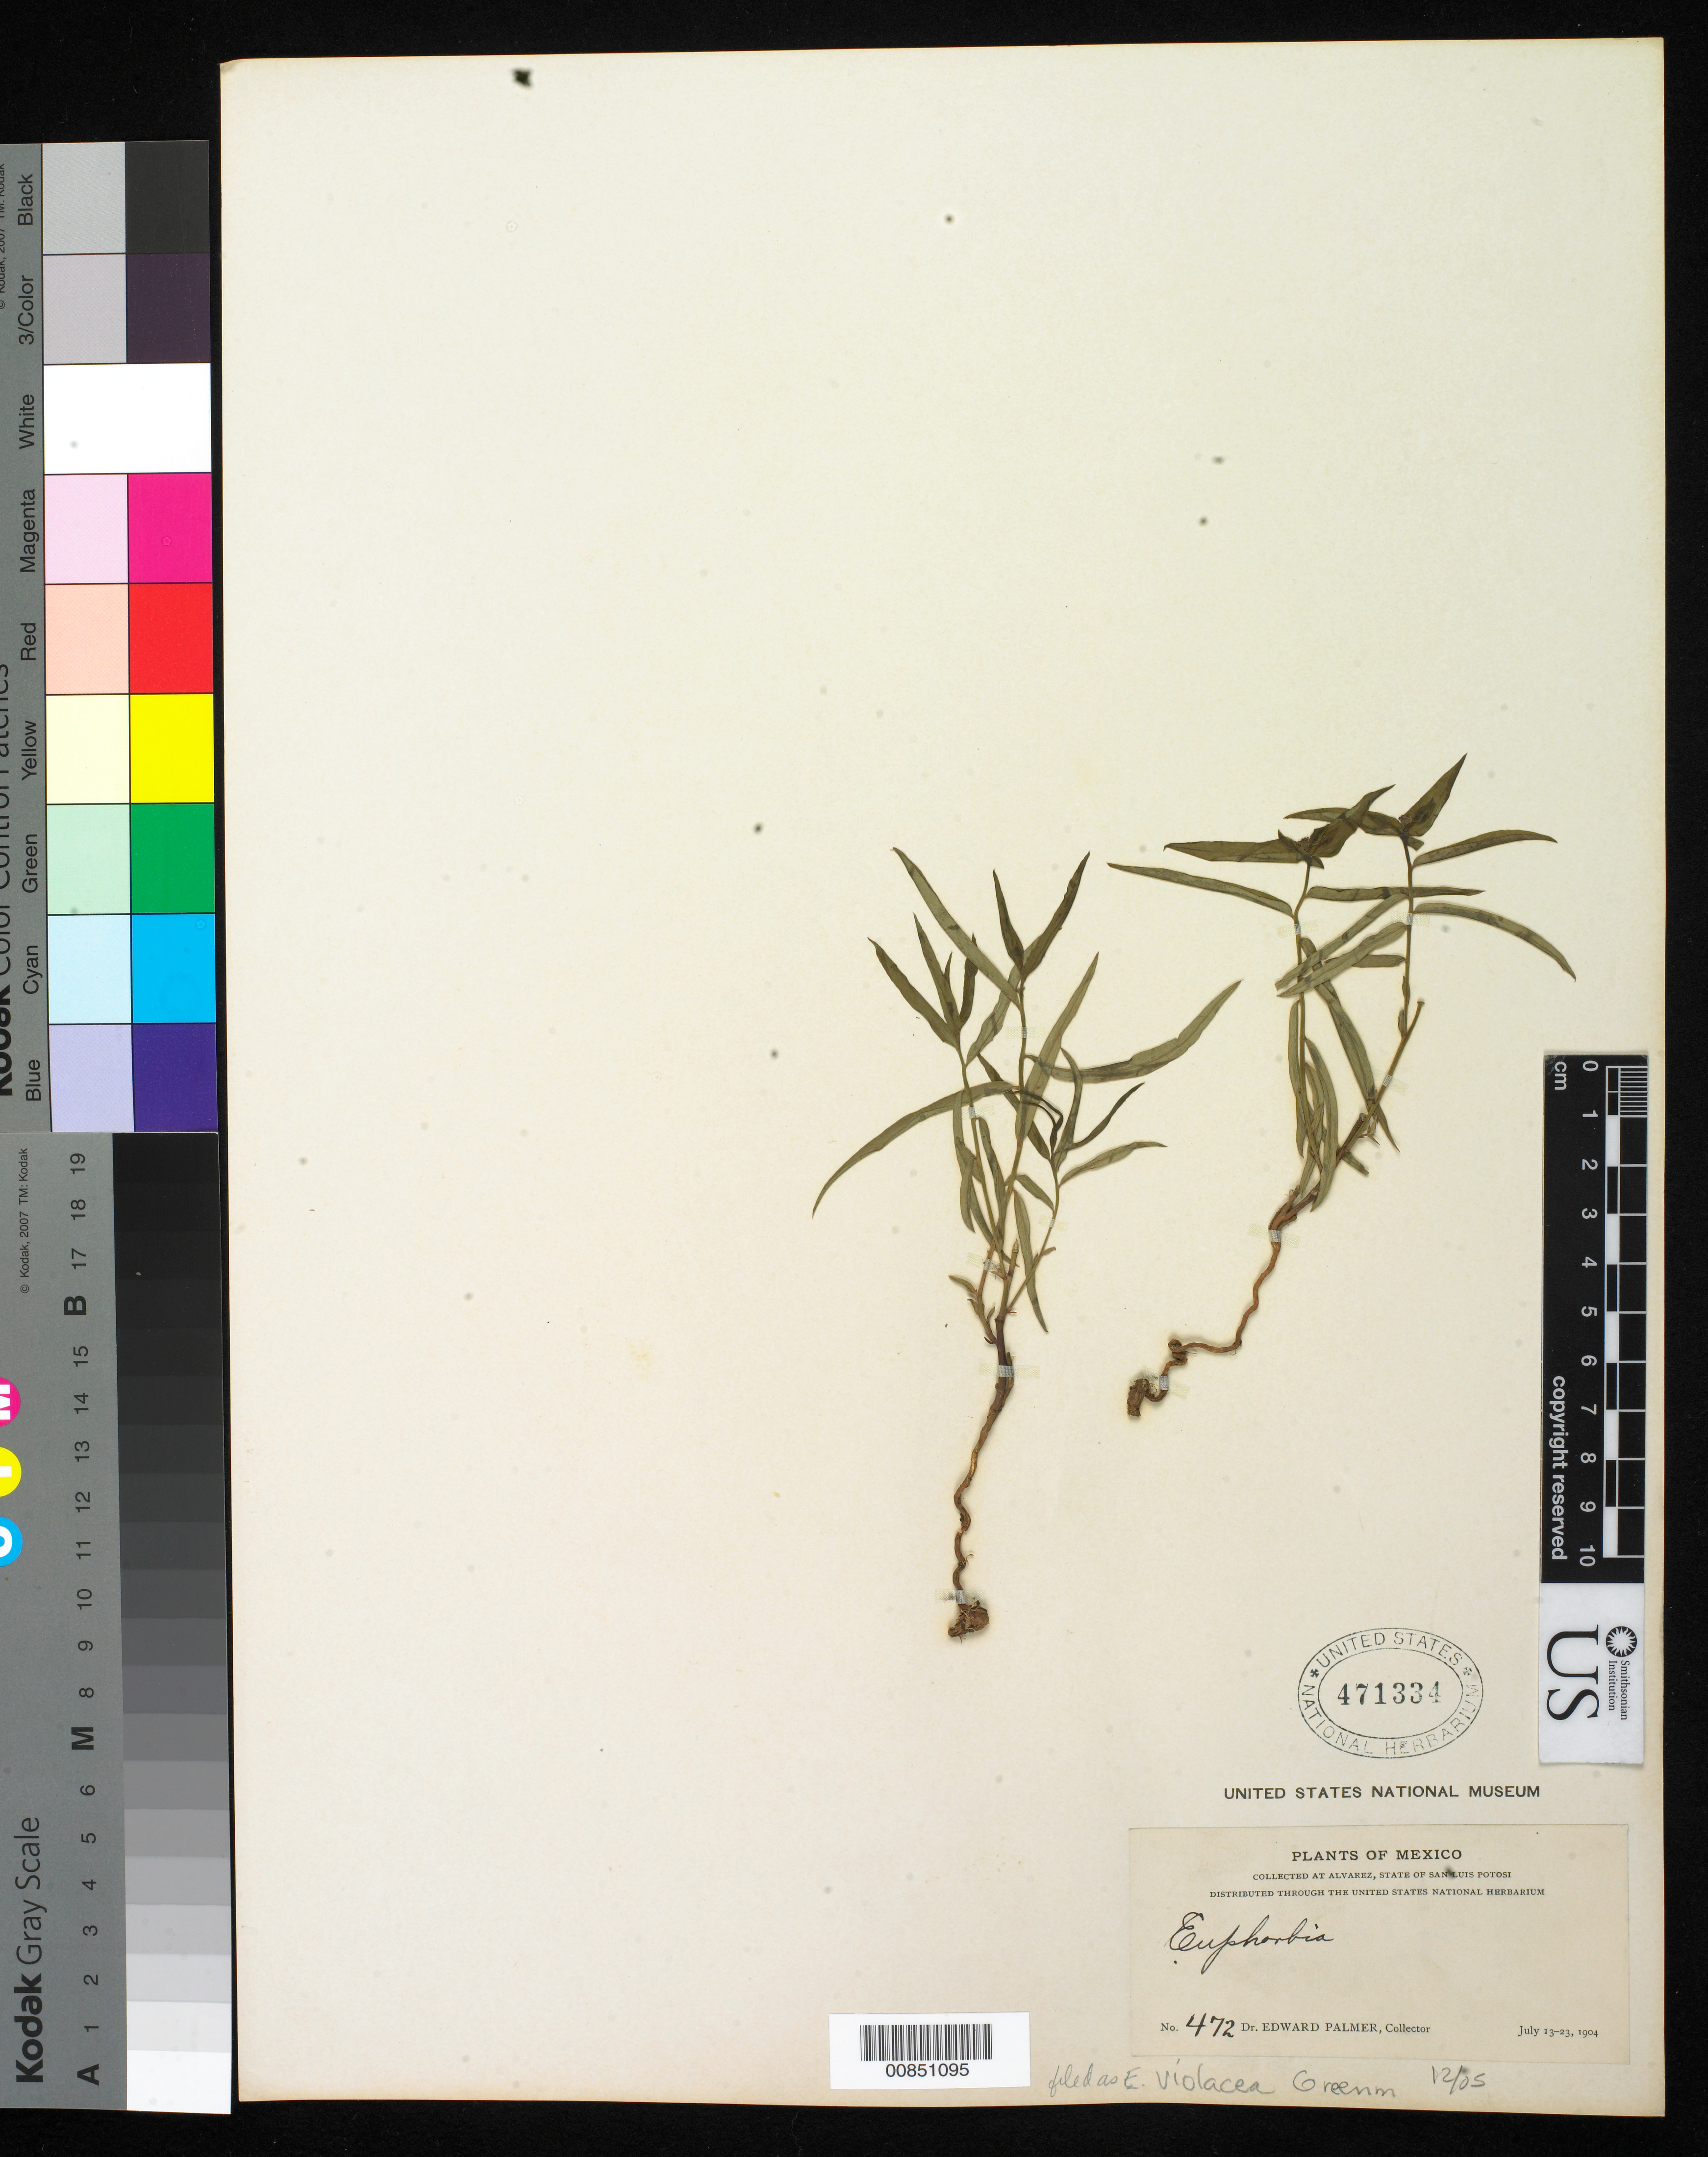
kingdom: Plantae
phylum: Tracheophyta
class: Magnoliopsida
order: Malpighiales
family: Euphorbiaceae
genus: Euphorbia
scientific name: Euphorbia violacea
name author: Greenm.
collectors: E. Palmer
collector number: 472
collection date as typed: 13 Jul 1904 to 23 Jul 1904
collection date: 1904-07-13/1904-07-23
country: Mexico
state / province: San Luis Potosí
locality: Alvarez, San Luis Potosí.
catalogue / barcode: US 471334